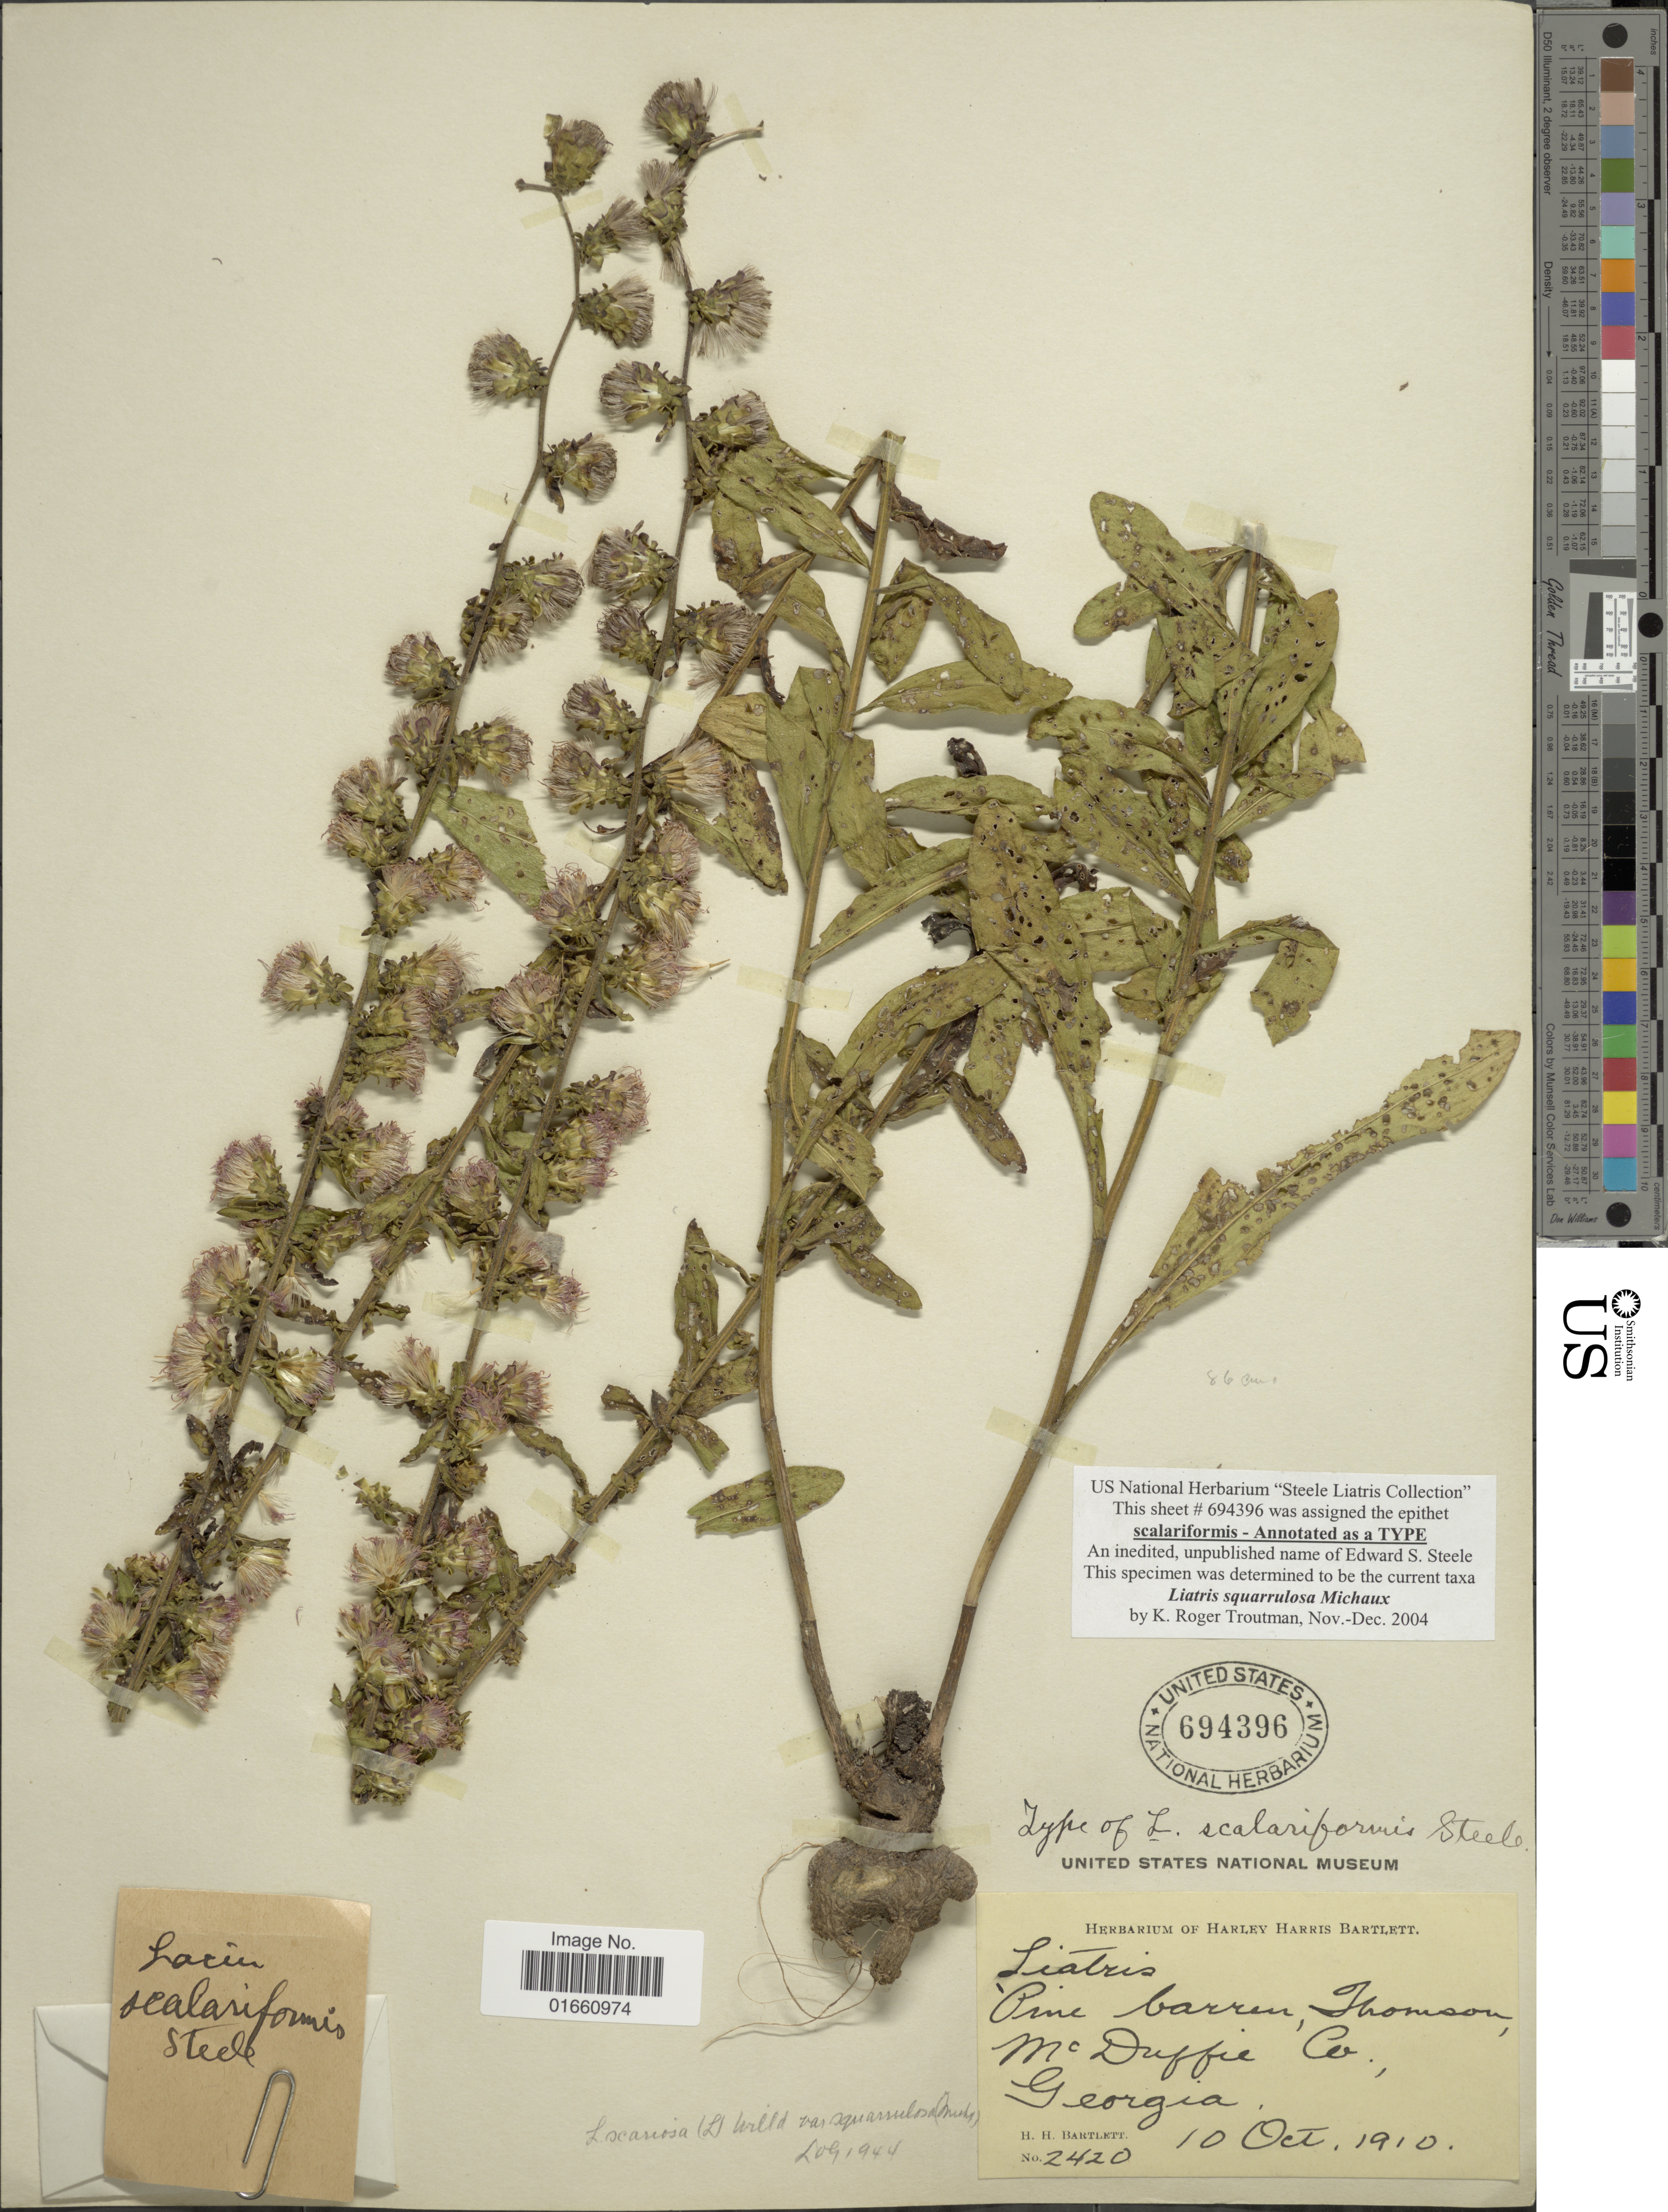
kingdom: Plantae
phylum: Tracheophyta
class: Magnoliopsida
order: Asterales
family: Asteraceae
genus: Liatris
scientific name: Liatris squarrulosa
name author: Michx.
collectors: H. H. Bartlett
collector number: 2420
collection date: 1910-10-10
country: United States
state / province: Georgia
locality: Pine barren, Thomson, McDuffie Co.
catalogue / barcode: US 694396